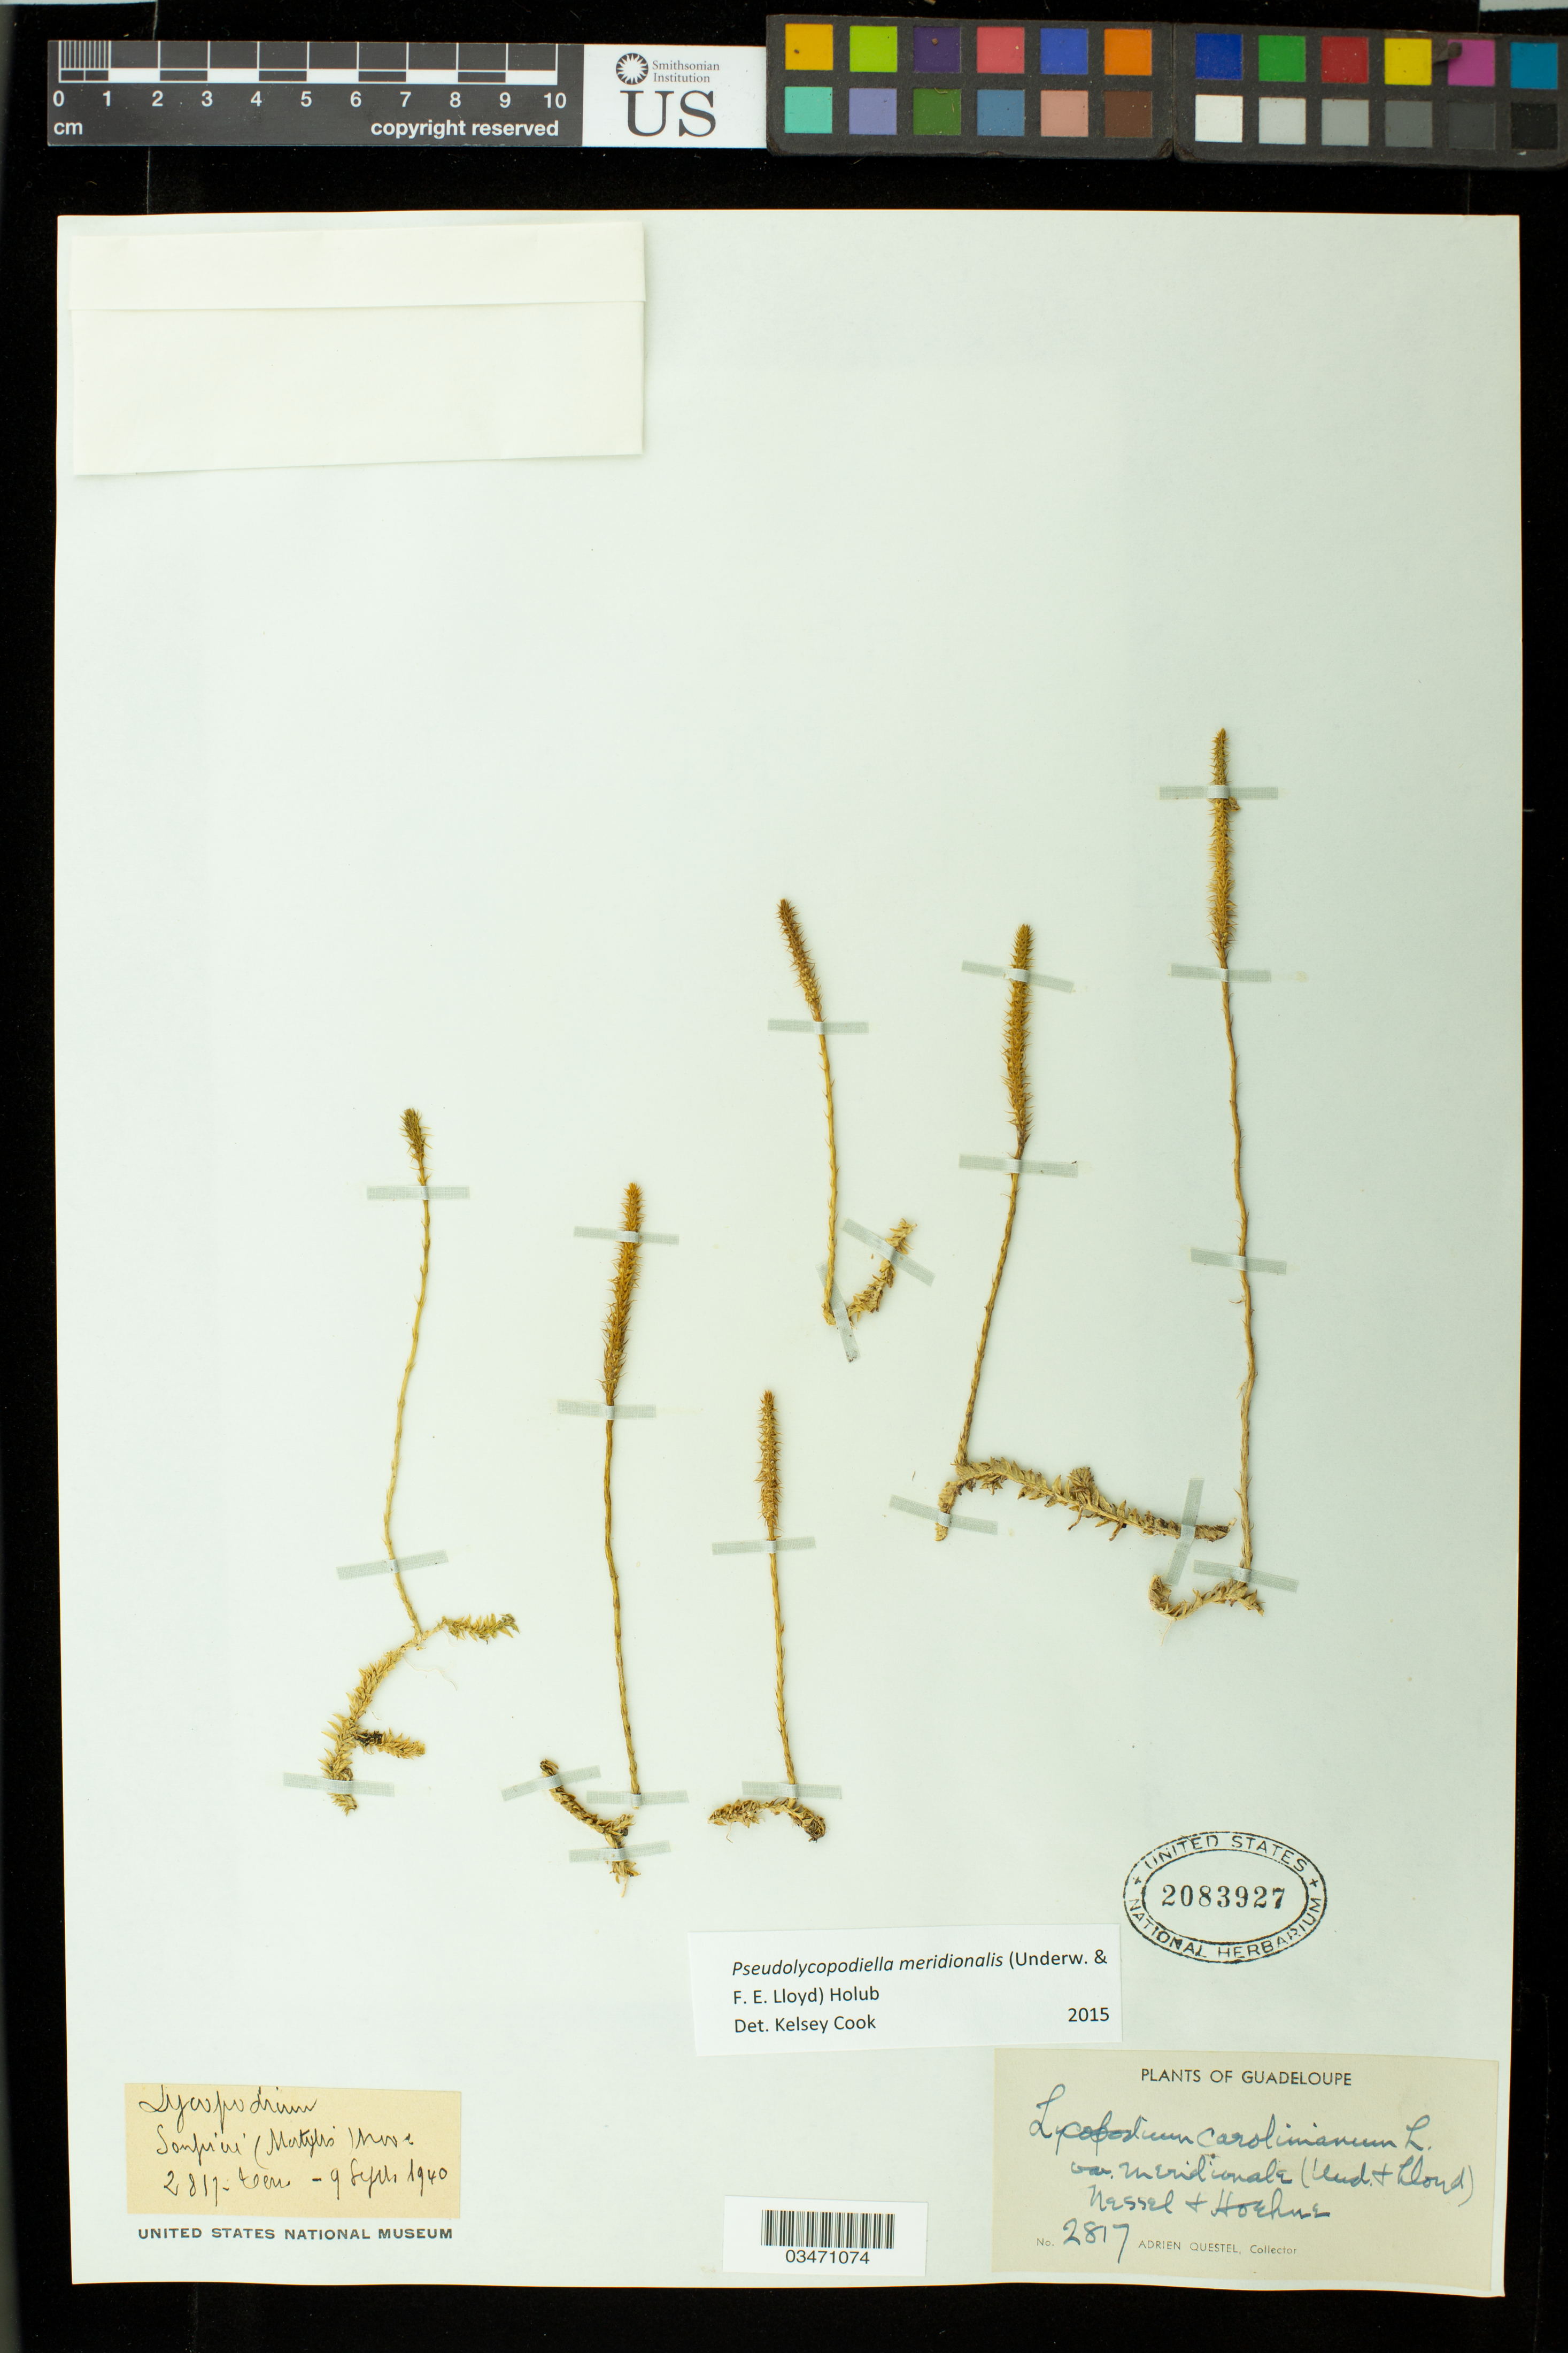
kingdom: Plantae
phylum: Tracheophyta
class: Lycopodiopsida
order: Lycopodiales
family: Lycopodiaceae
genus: Pseudolycopodiella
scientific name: Pseudolycopodiella meridionalis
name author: (Underw. & F.E. Lloyd) Holub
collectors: A. Questel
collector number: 2817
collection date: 1940-09-09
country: Guadeloupe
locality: Soufrière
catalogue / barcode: US 2083927